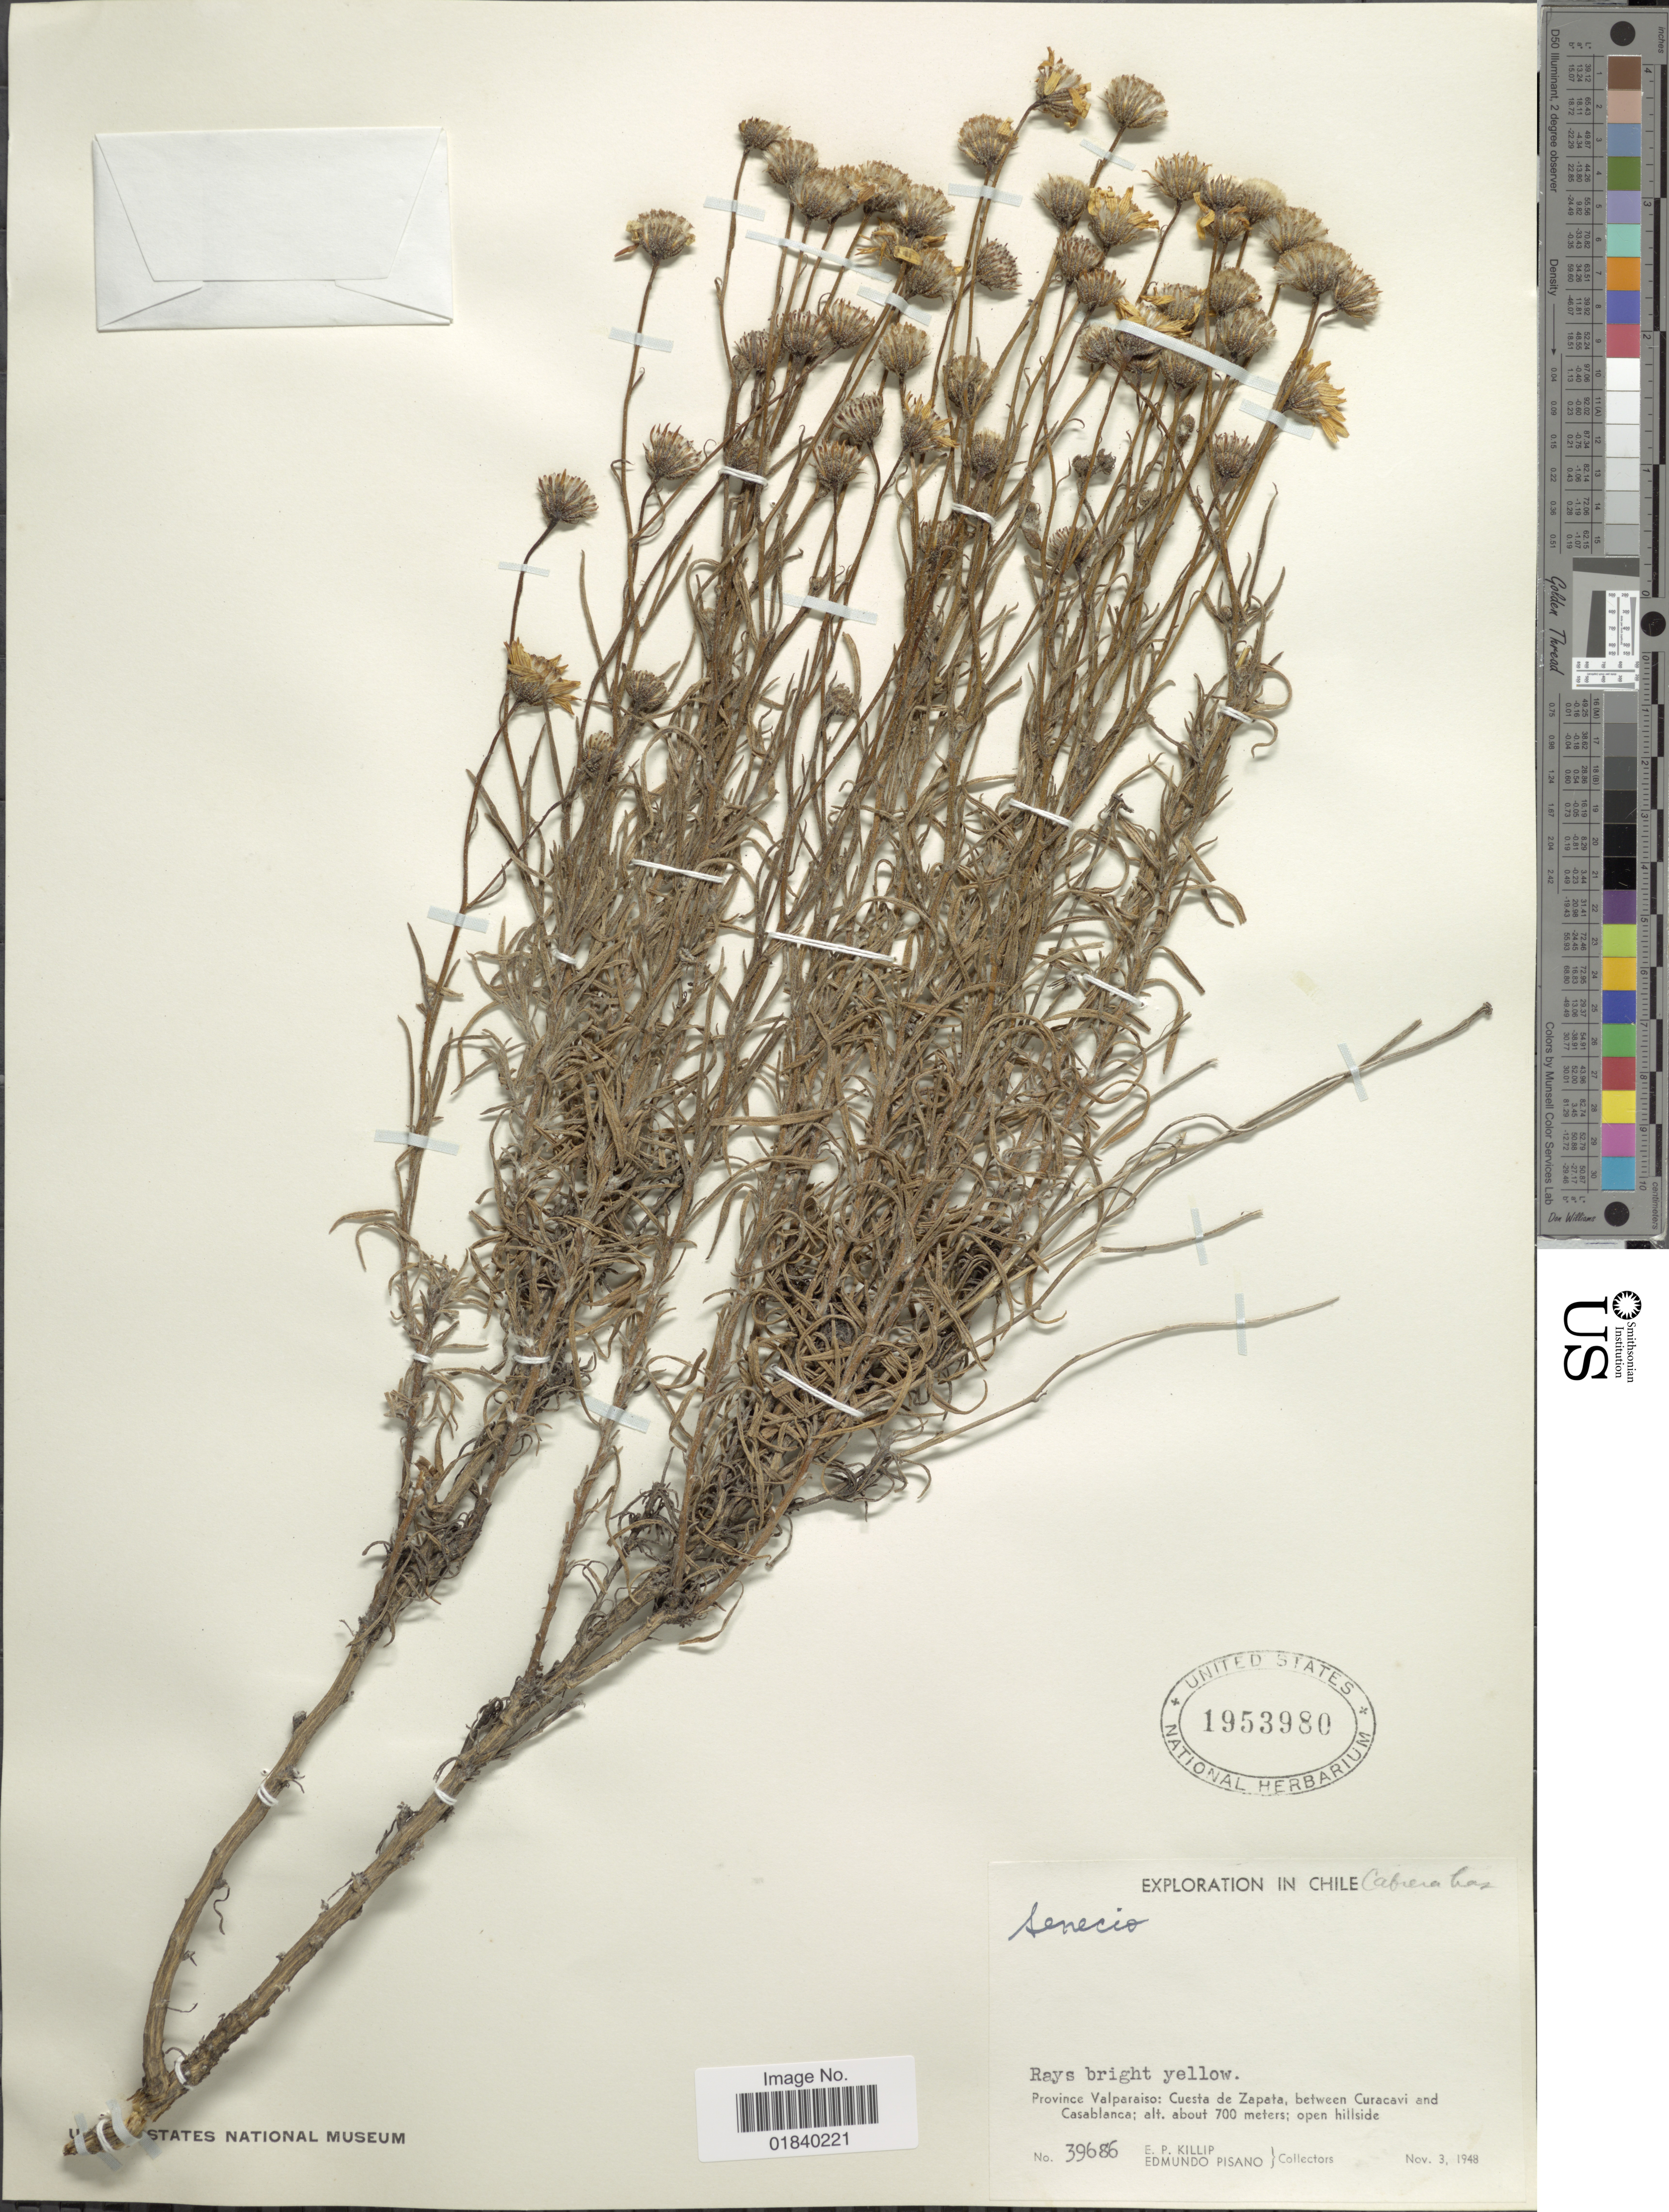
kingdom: Plantae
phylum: Tracheophyta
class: Magnoliopsida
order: Asterales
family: Asteraceae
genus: Senecio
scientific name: Senecio sp.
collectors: E. P. Killip & E. Pisano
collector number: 39686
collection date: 1948-10-03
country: Chile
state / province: Valparaíso (V)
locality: Province Valpairso: Cuesta de Zapata, between Curacavi and Casablanca.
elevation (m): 700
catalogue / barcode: US 1953980